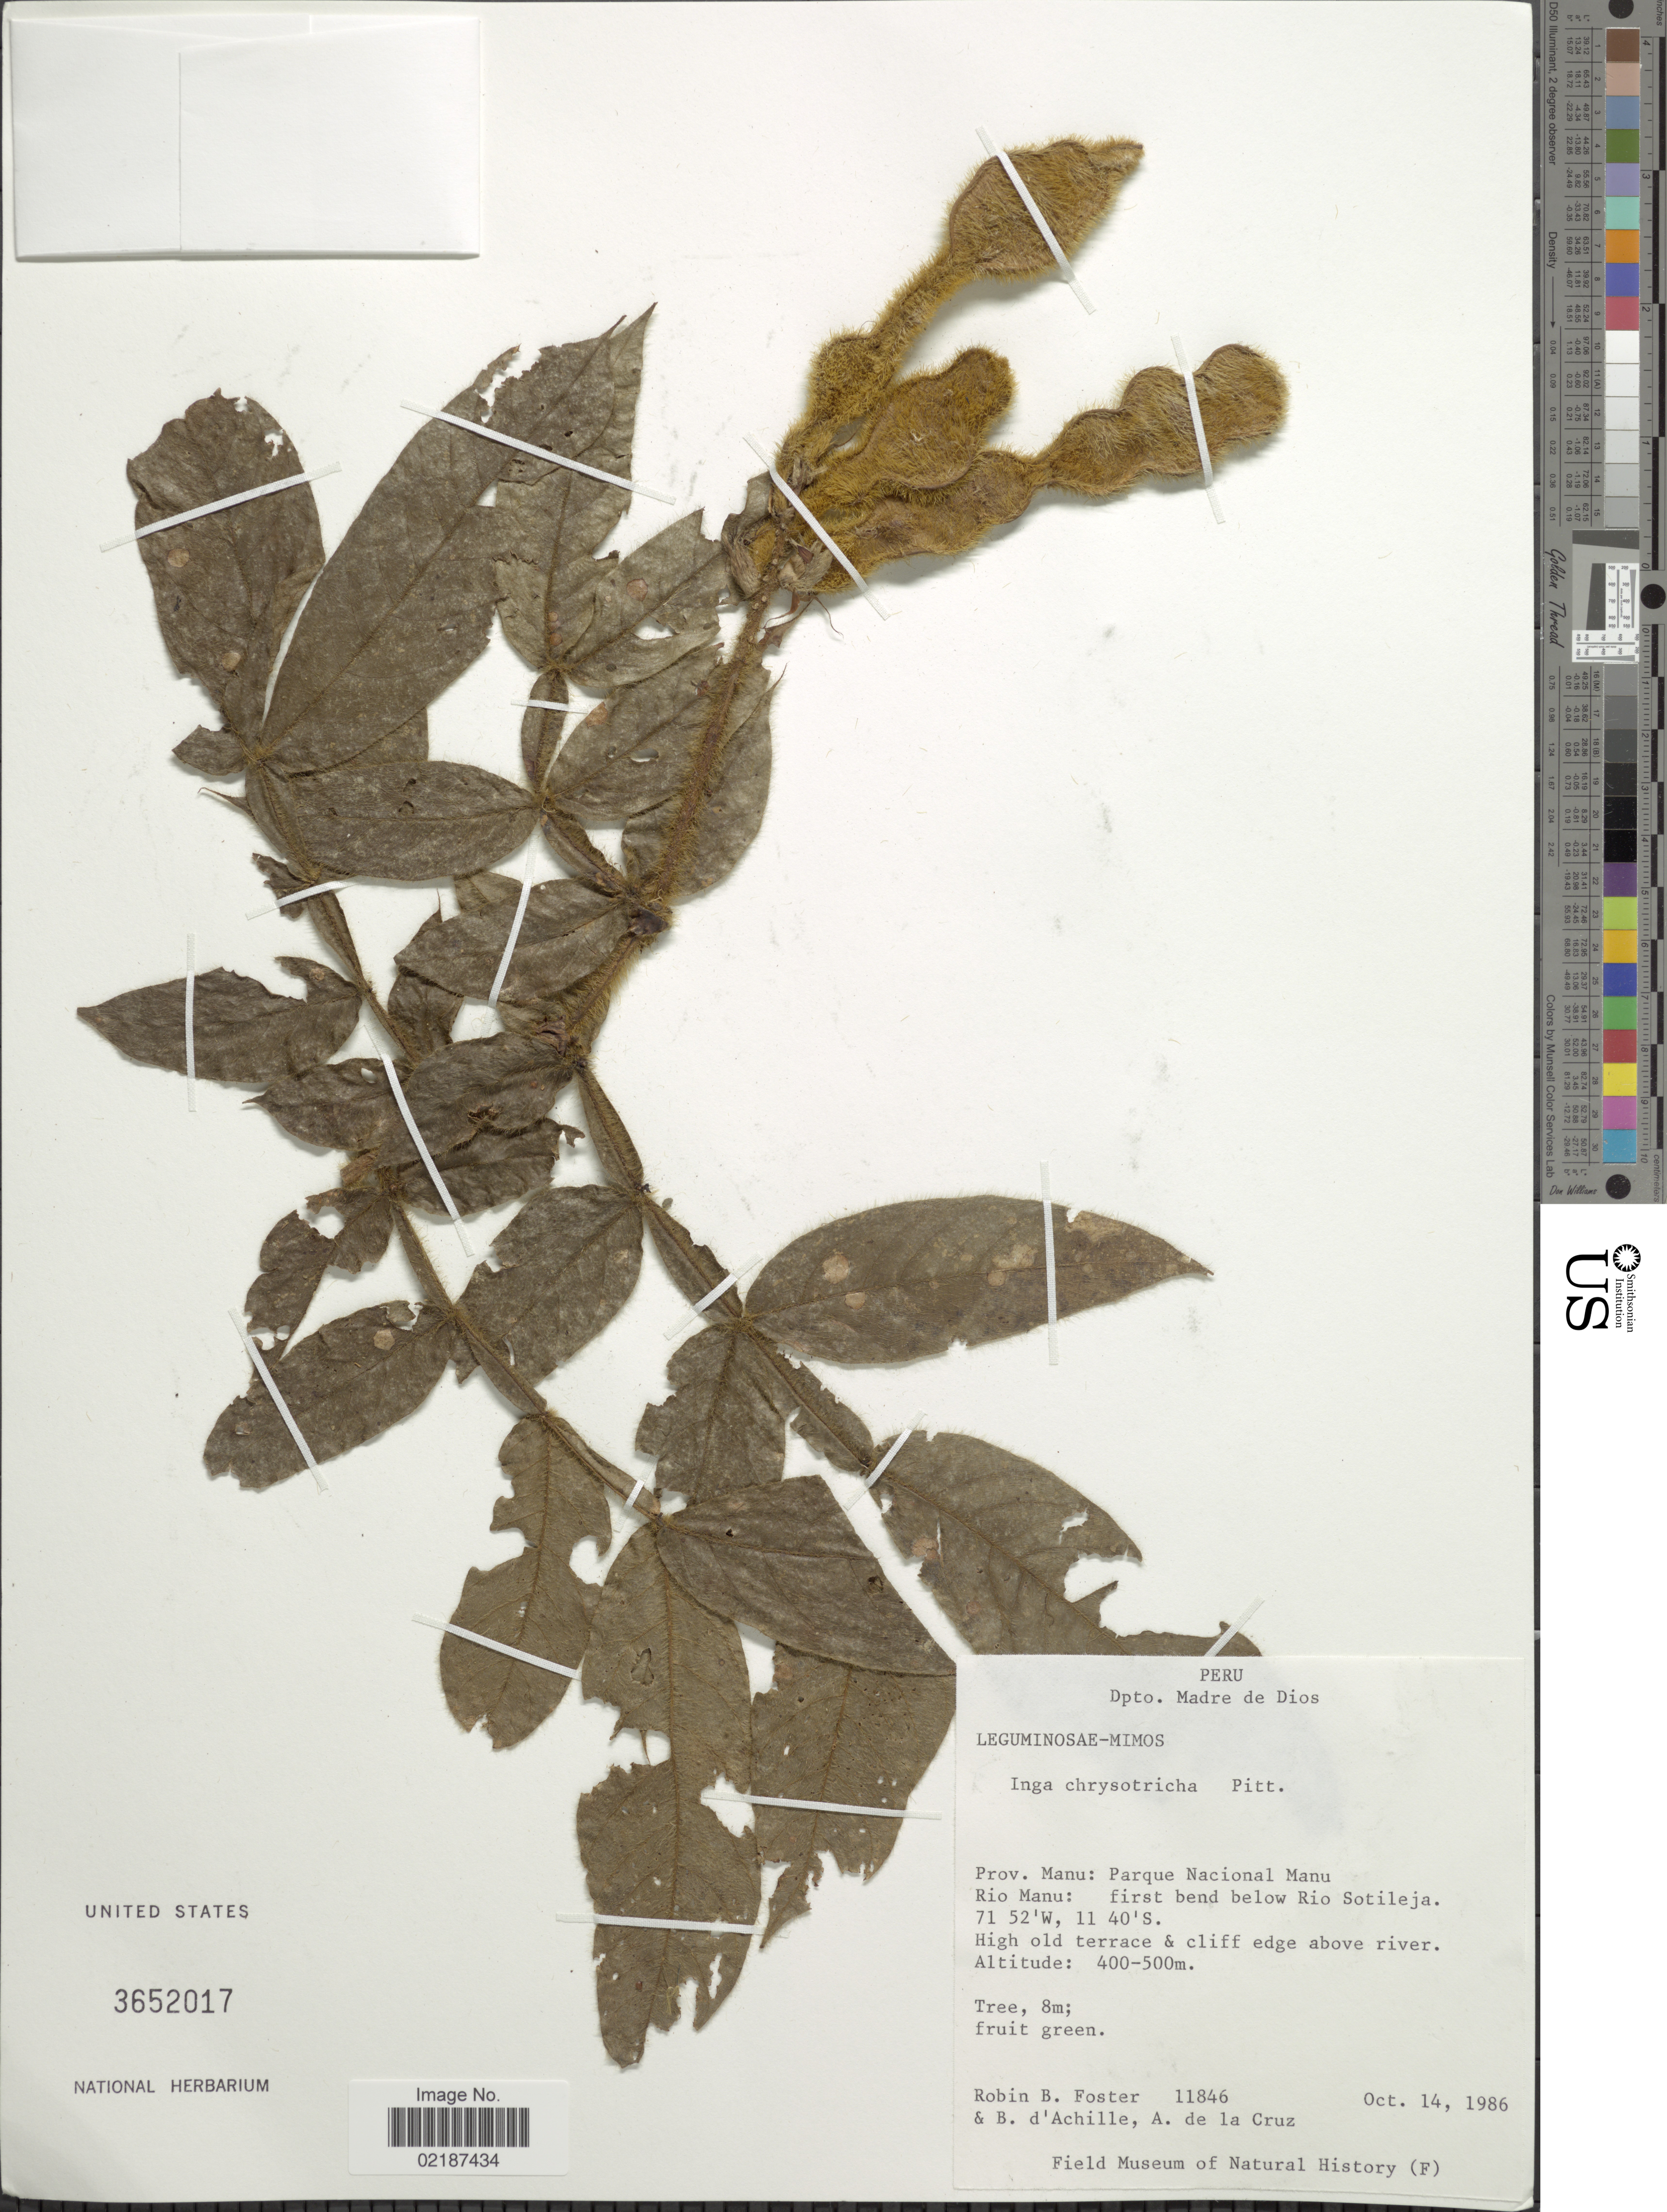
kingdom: Plantae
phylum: Tracheophyta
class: Magnoliopsida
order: Fabales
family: Fabaceae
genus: Inga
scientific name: Inga chrysantha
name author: Ducke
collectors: R. B. Foster, B. d'Achille & A. de la Cruz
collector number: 11846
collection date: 1986-10-14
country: Peru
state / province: Madre de Dios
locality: Dpto. Madre de Dios, Prov. Manu: Parque Nacional Manu. Rio Manu: first bend below Rio Sotileja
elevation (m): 400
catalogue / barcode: US 3652017